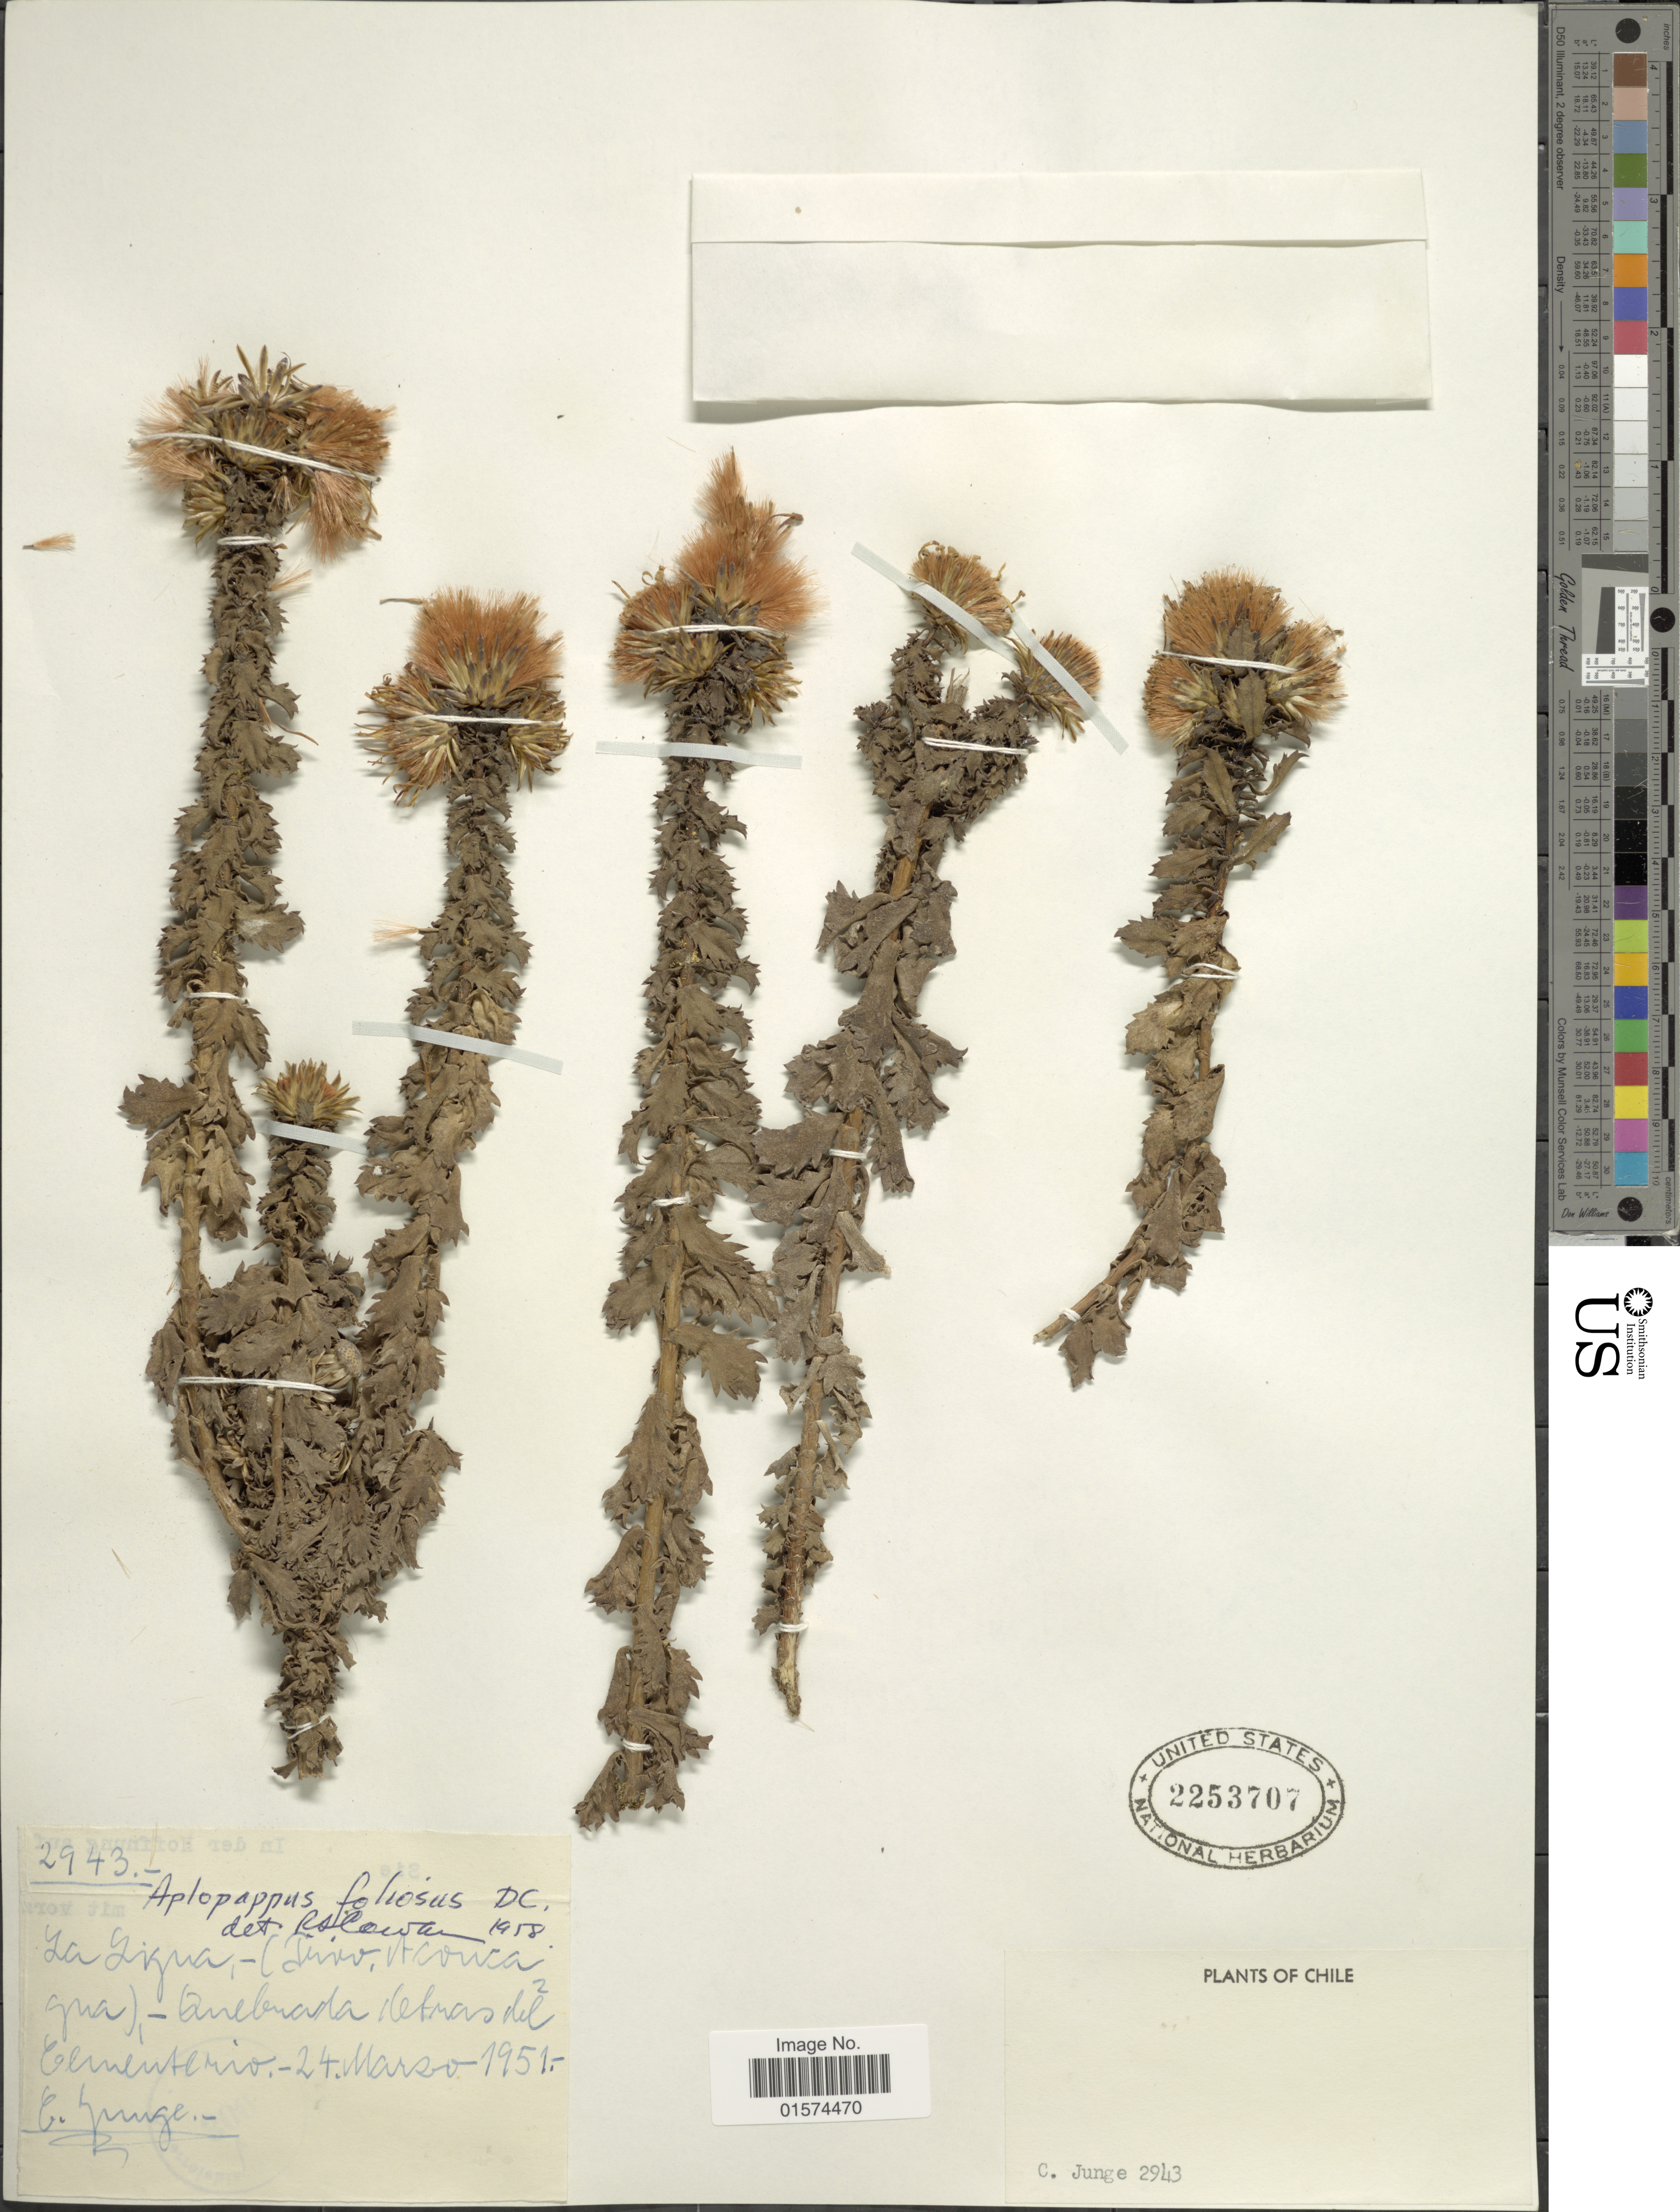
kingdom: Plantae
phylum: Tracheophyta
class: Magnoliopsida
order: Asterales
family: Asteraceae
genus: Haplopappus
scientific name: Haplopappus foliosus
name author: DC.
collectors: C. Junge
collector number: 2943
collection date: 1951-03-24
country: Chile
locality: La Ligua - (Prov. Aconcagua) - Quebrada detrás del Cementerio.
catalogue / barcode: US 2253707